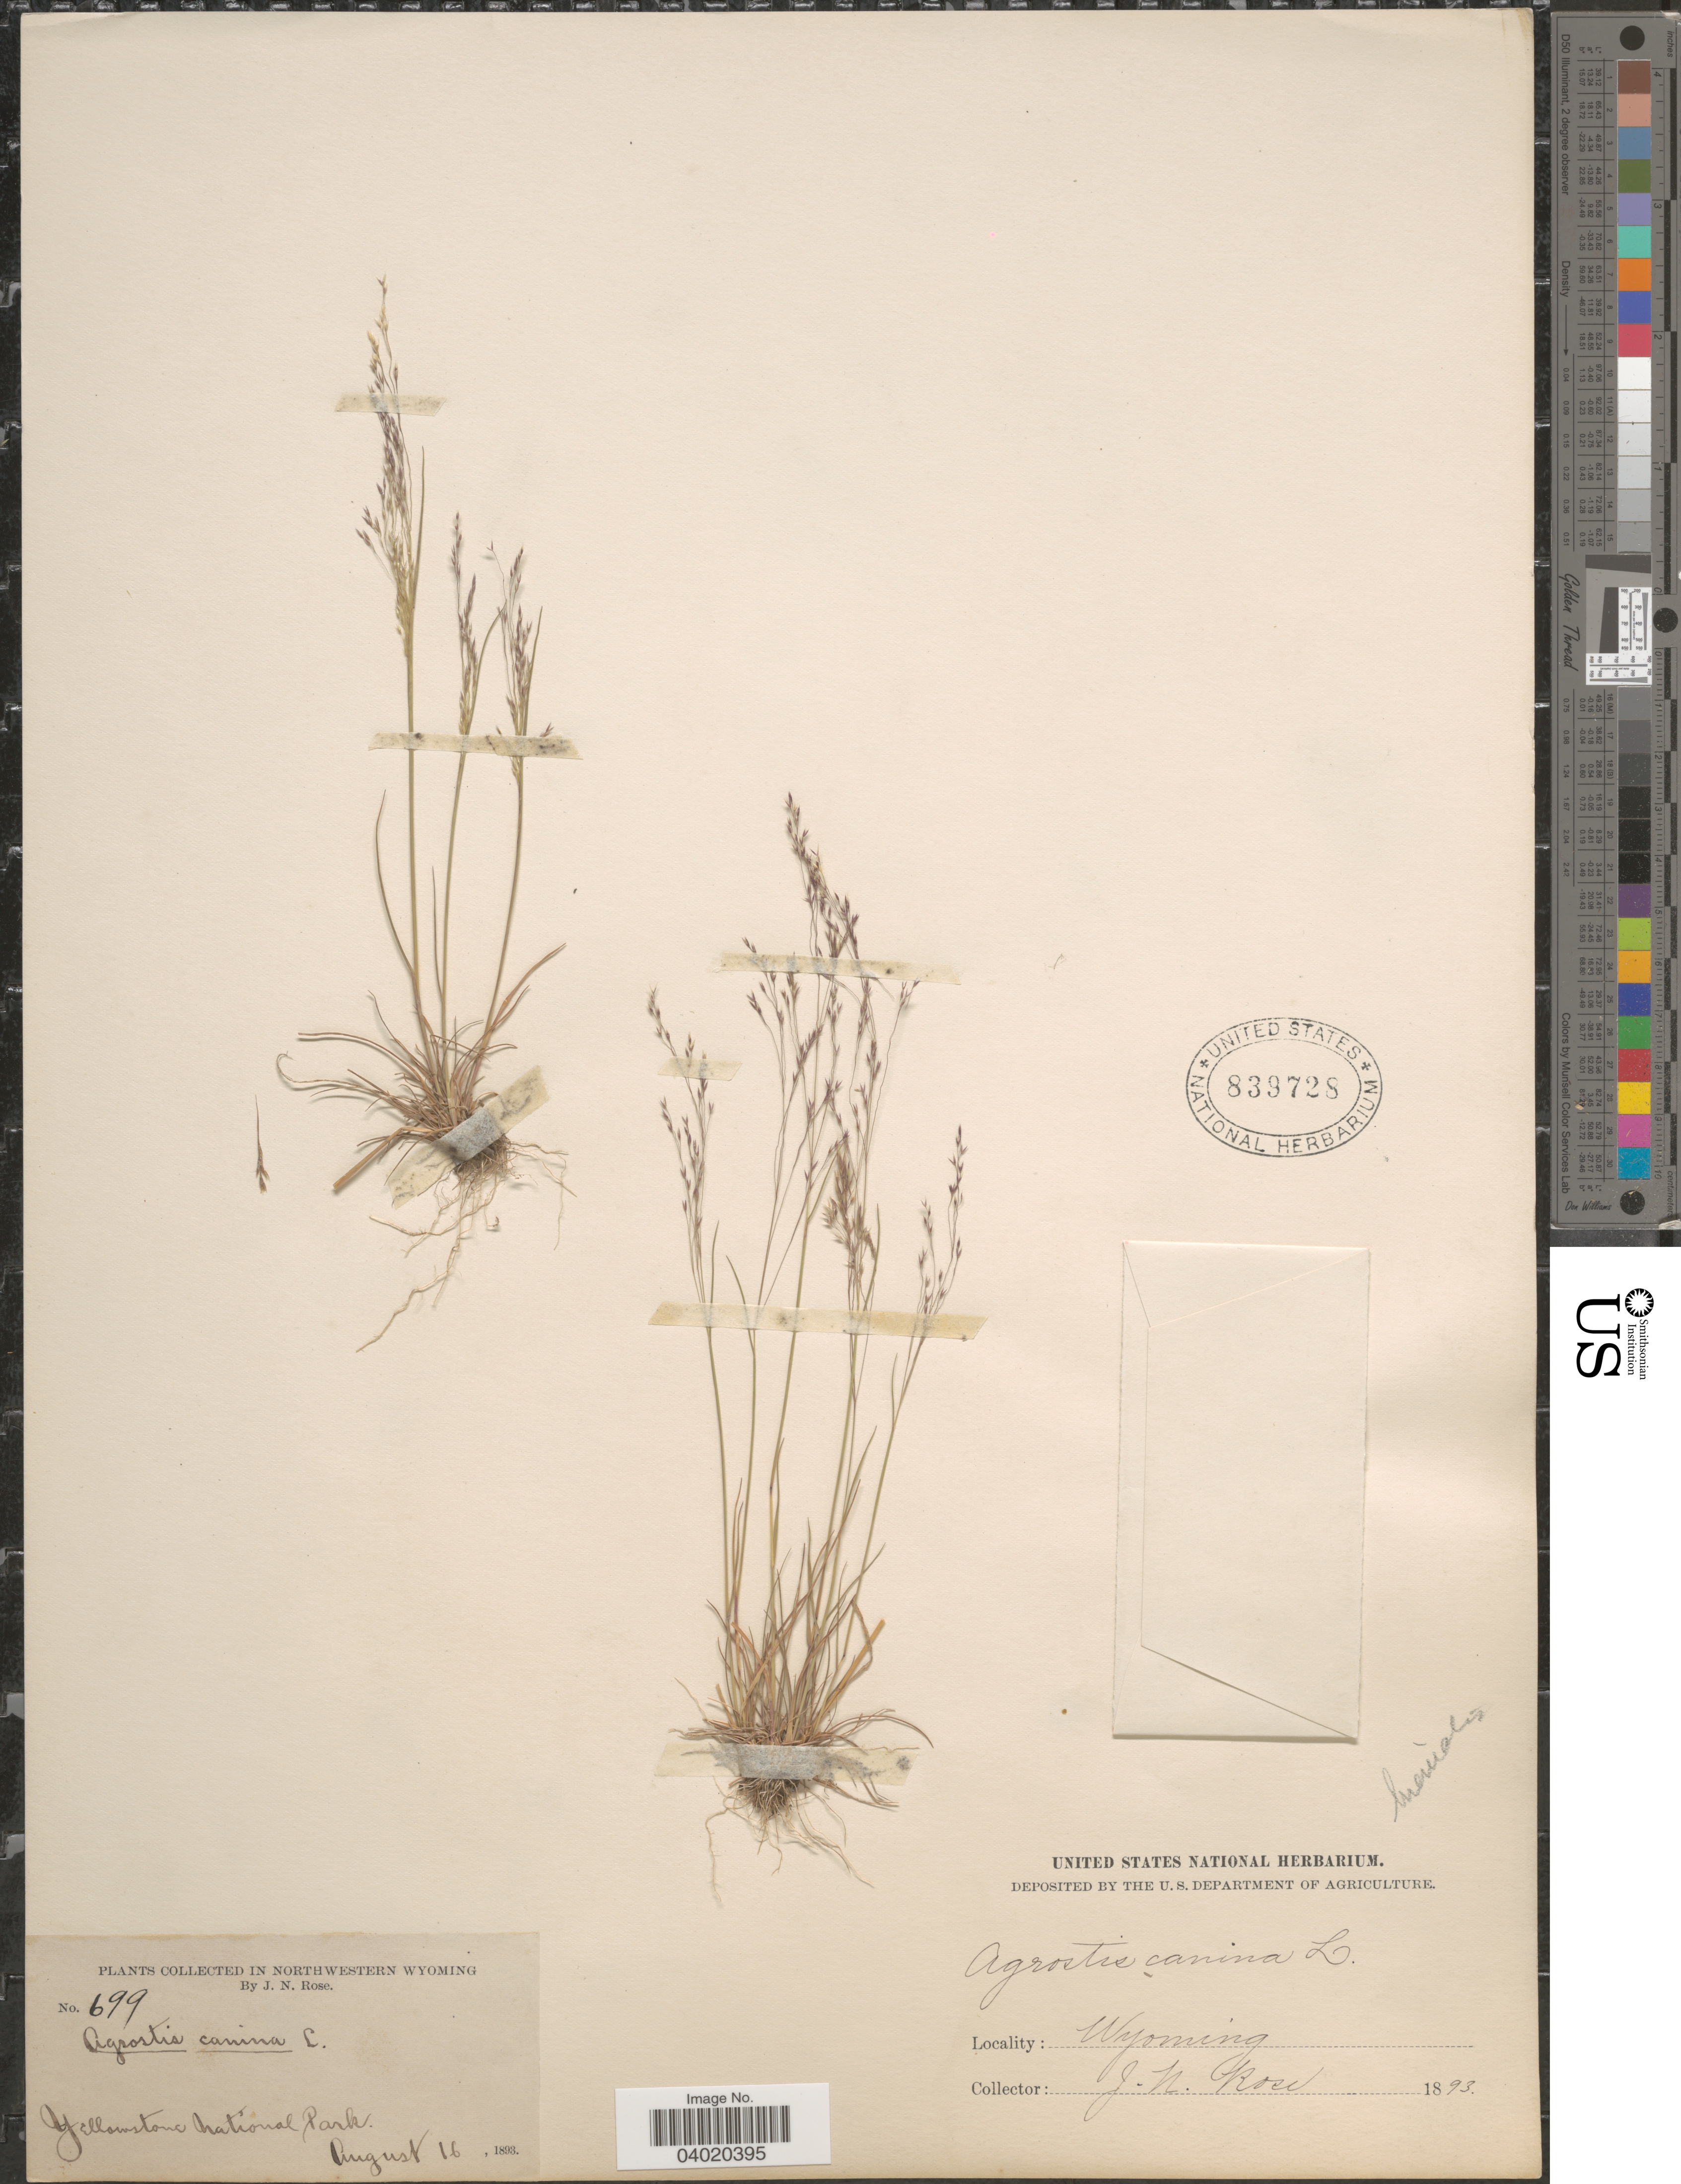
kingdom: Plantae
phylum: Tracheophyta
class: Liliopsida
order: Poales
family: Poaceae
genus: Agrostis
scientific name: Agrostis hyemalis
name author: (Walter) Britton et al.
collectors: J. N. Rose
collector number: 699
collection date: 1893-08-16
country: United States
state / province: Wyoming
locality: In Northwestern Wyoming. Yellowstone National Park.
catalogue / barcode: US 839728